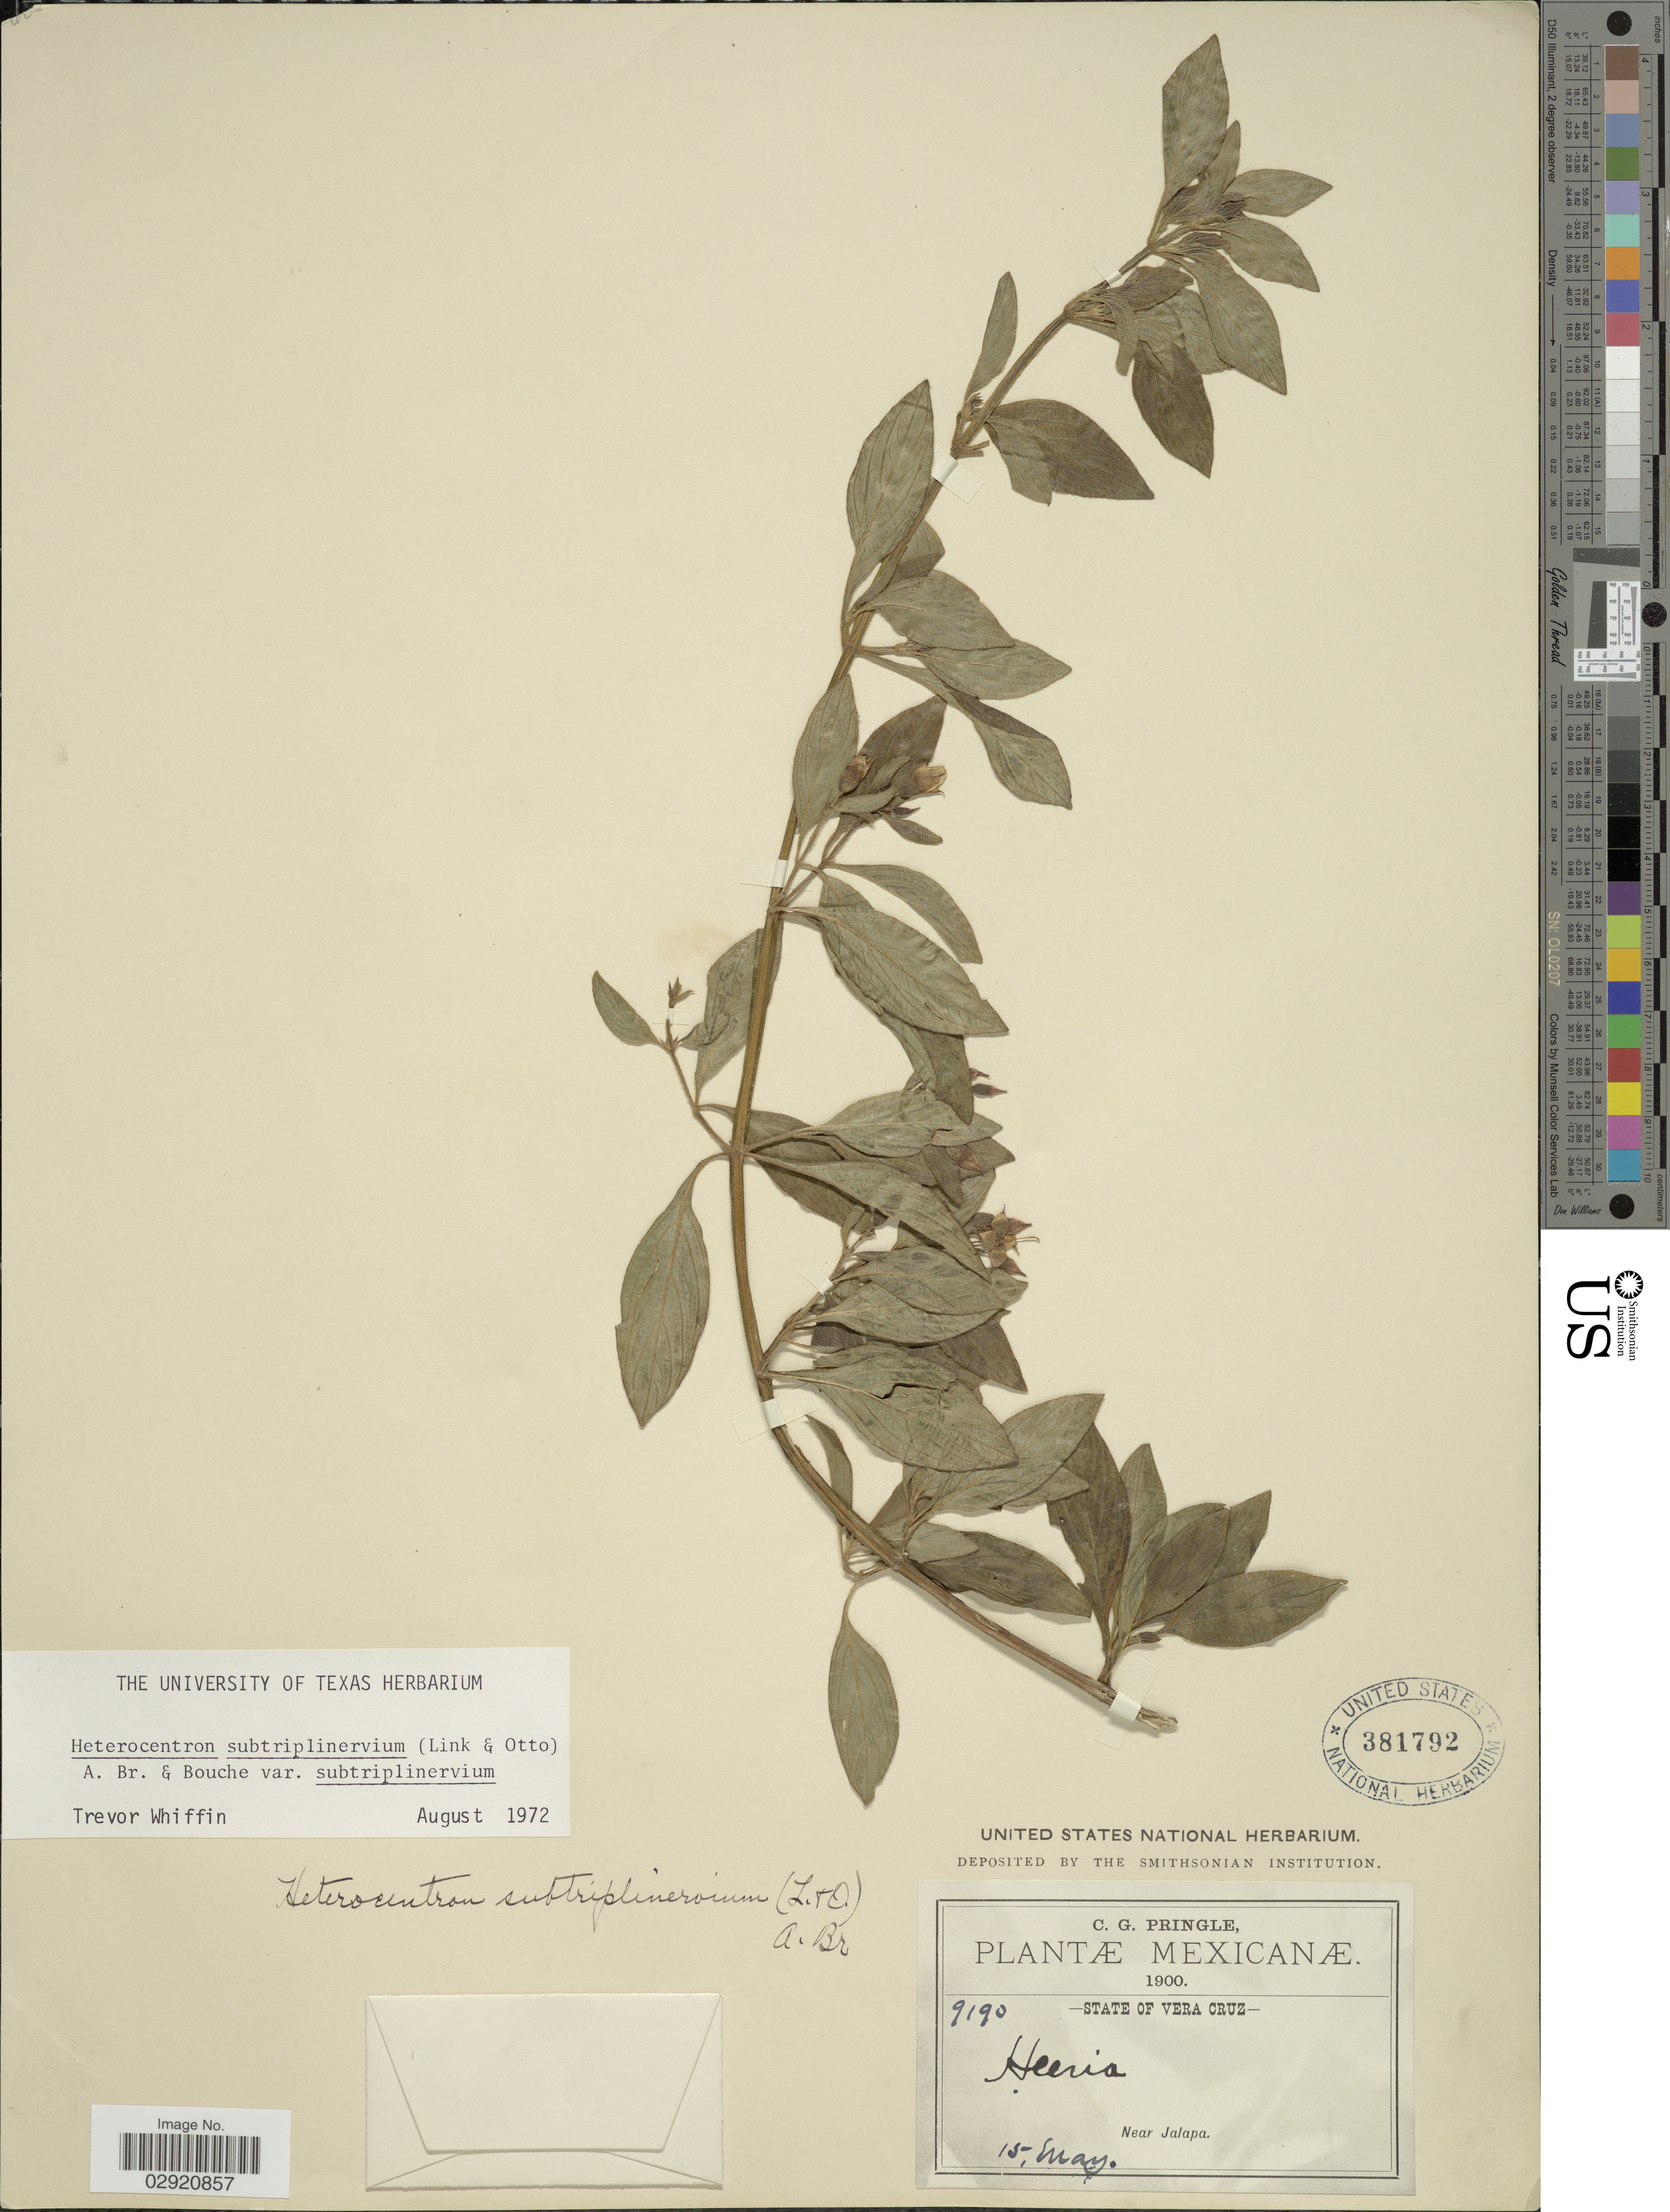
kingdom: Plantae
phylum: Tracheophyta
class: Magnoliopsida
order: Myrtales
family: Melastomataceae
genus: Heterocentron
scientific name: Heterocentron subtriplinervium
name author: (Link & Otto) A. Braun & C.D. Bouché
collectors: C. G. Pringle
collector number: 9190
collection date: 1900-05-15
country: Mexico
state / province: Veracruz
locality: State of Vera Cruz. Near Jalapa.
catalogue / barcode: US 381792